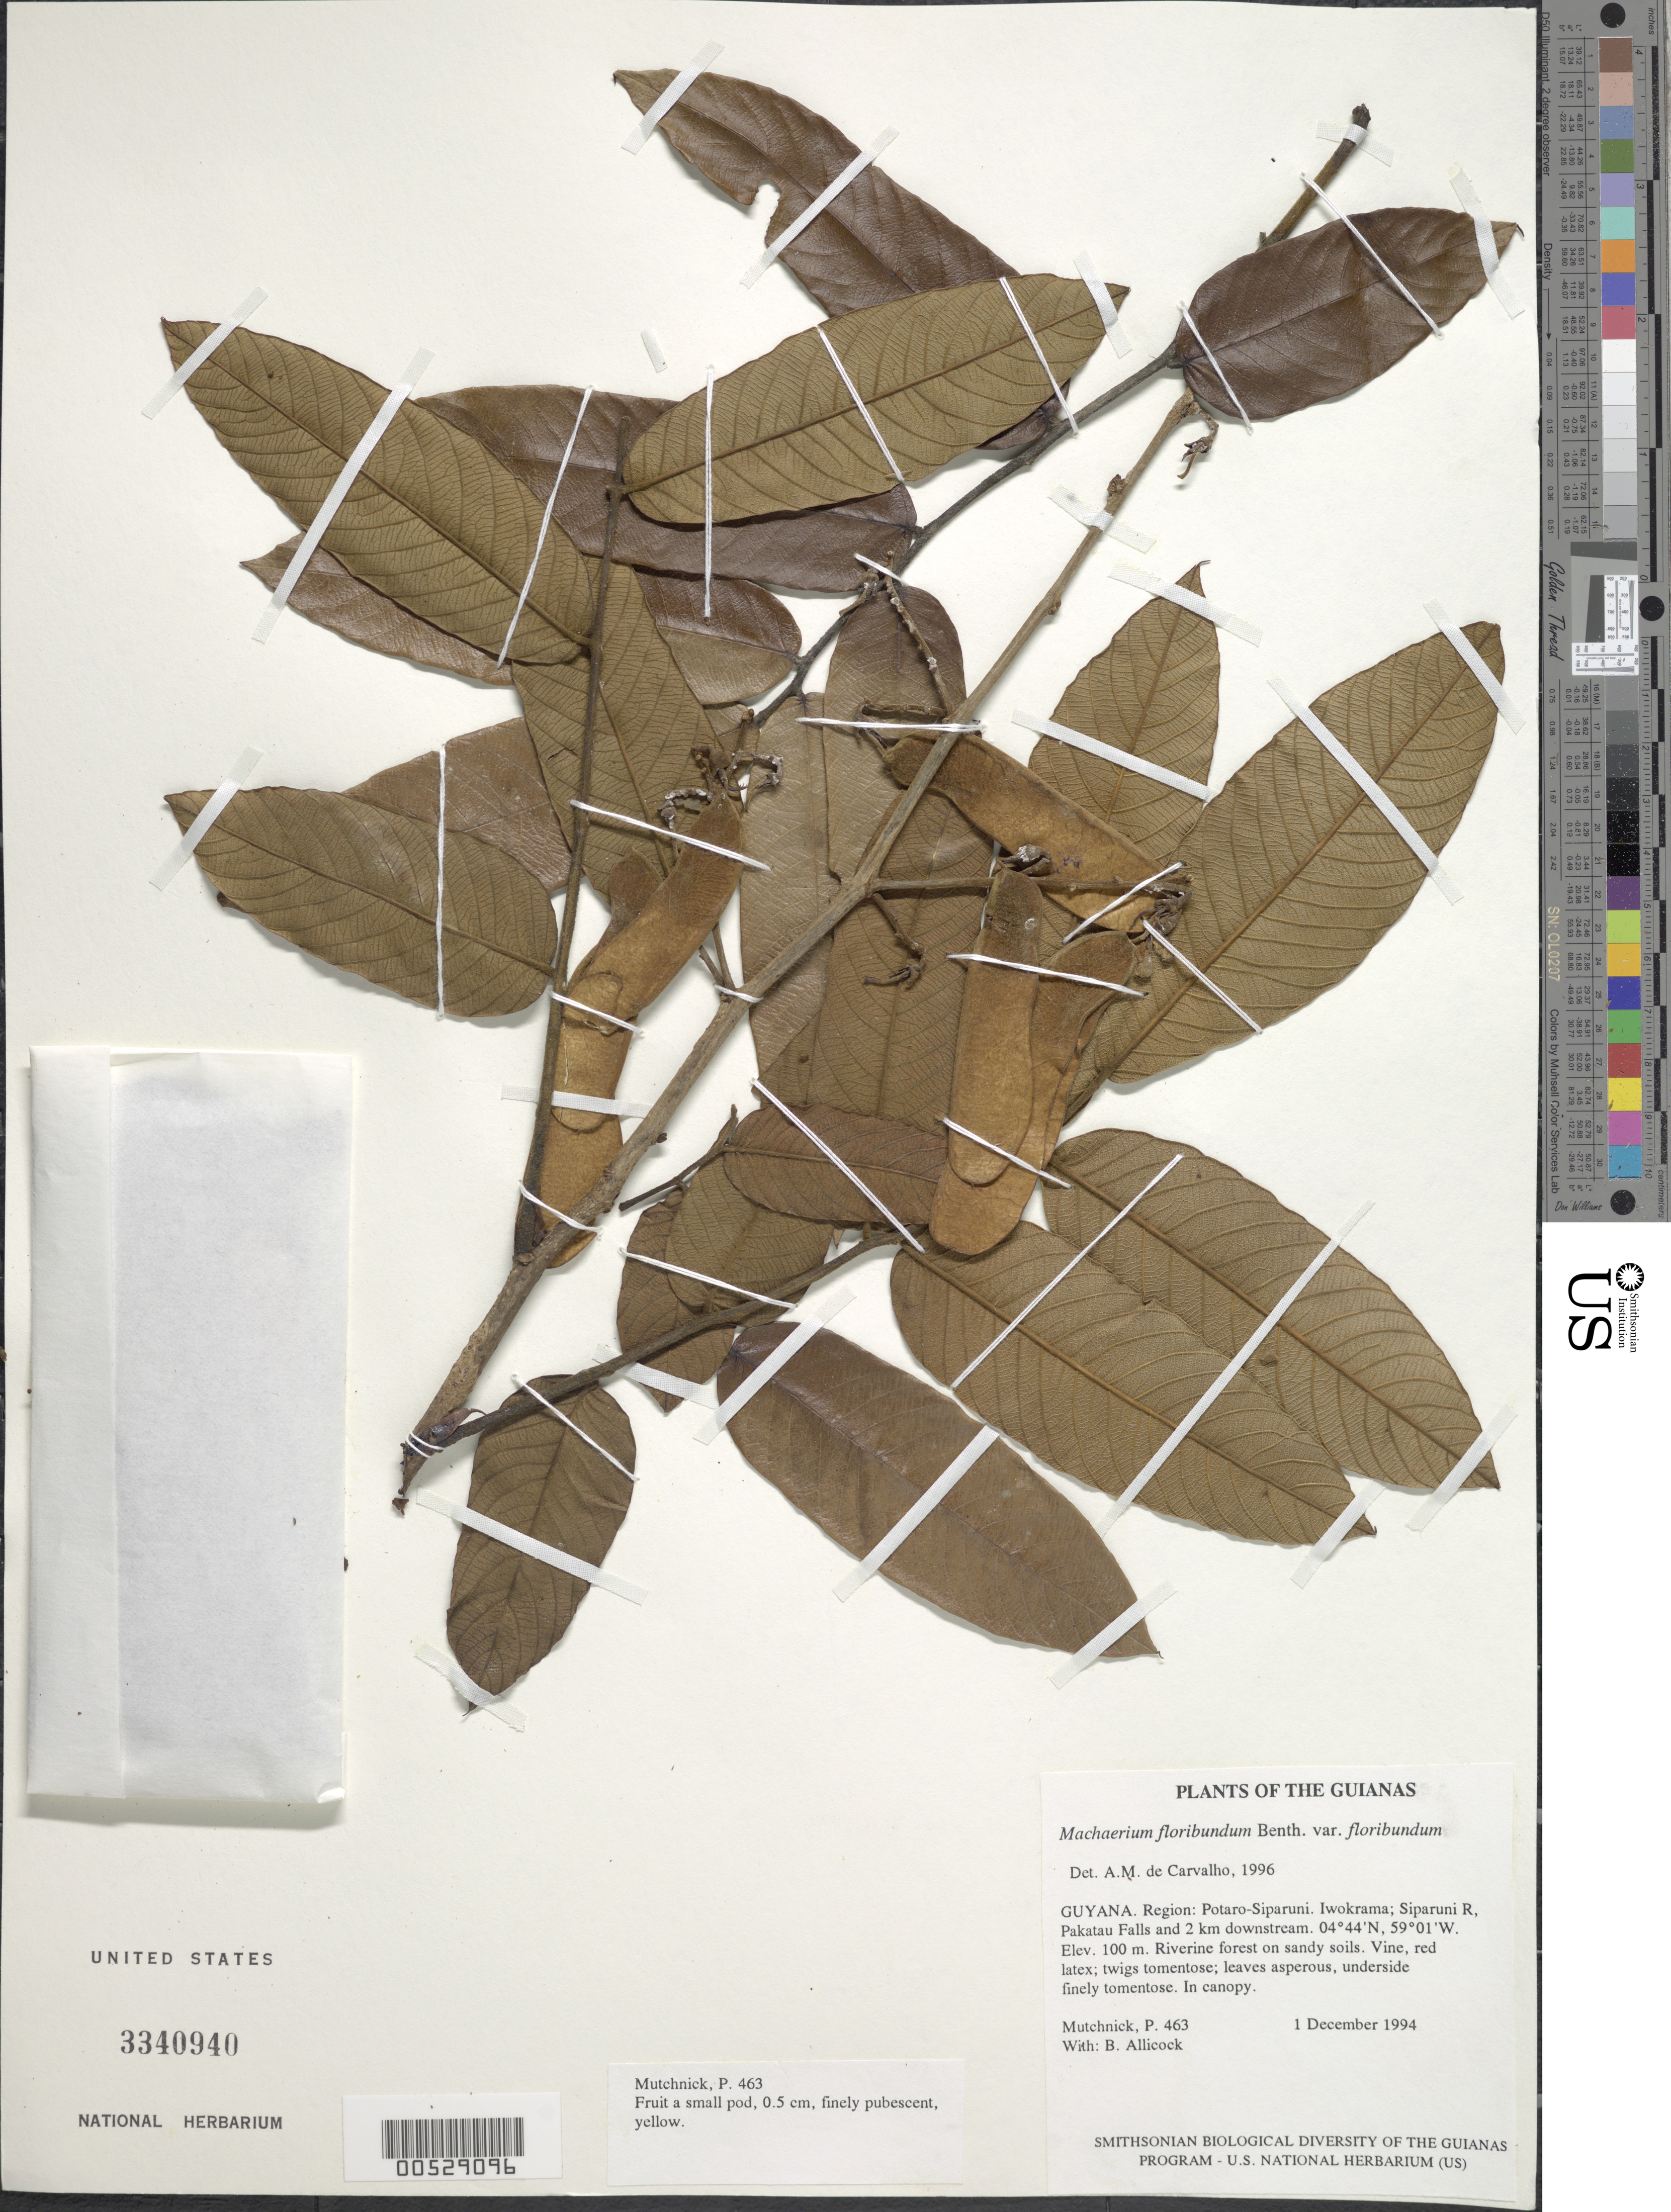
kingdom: Plantae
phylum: Tracheophyta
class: Magnoliopsida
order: Fabales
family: Fabaceae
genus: Machaerium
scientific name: Machaerium floribundum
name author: Benth.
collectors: P. Mutchnick & B. Allicock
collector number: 463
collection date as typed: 1 December 1994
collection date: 1994-12-01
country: Guyana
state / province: Potaro-Siparuni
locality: Iwokrama; Siparuni R, Pakatau Falls and 2 km downstream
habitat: Riverine forest on sandy soils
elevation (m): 100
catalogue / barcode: US 3340940